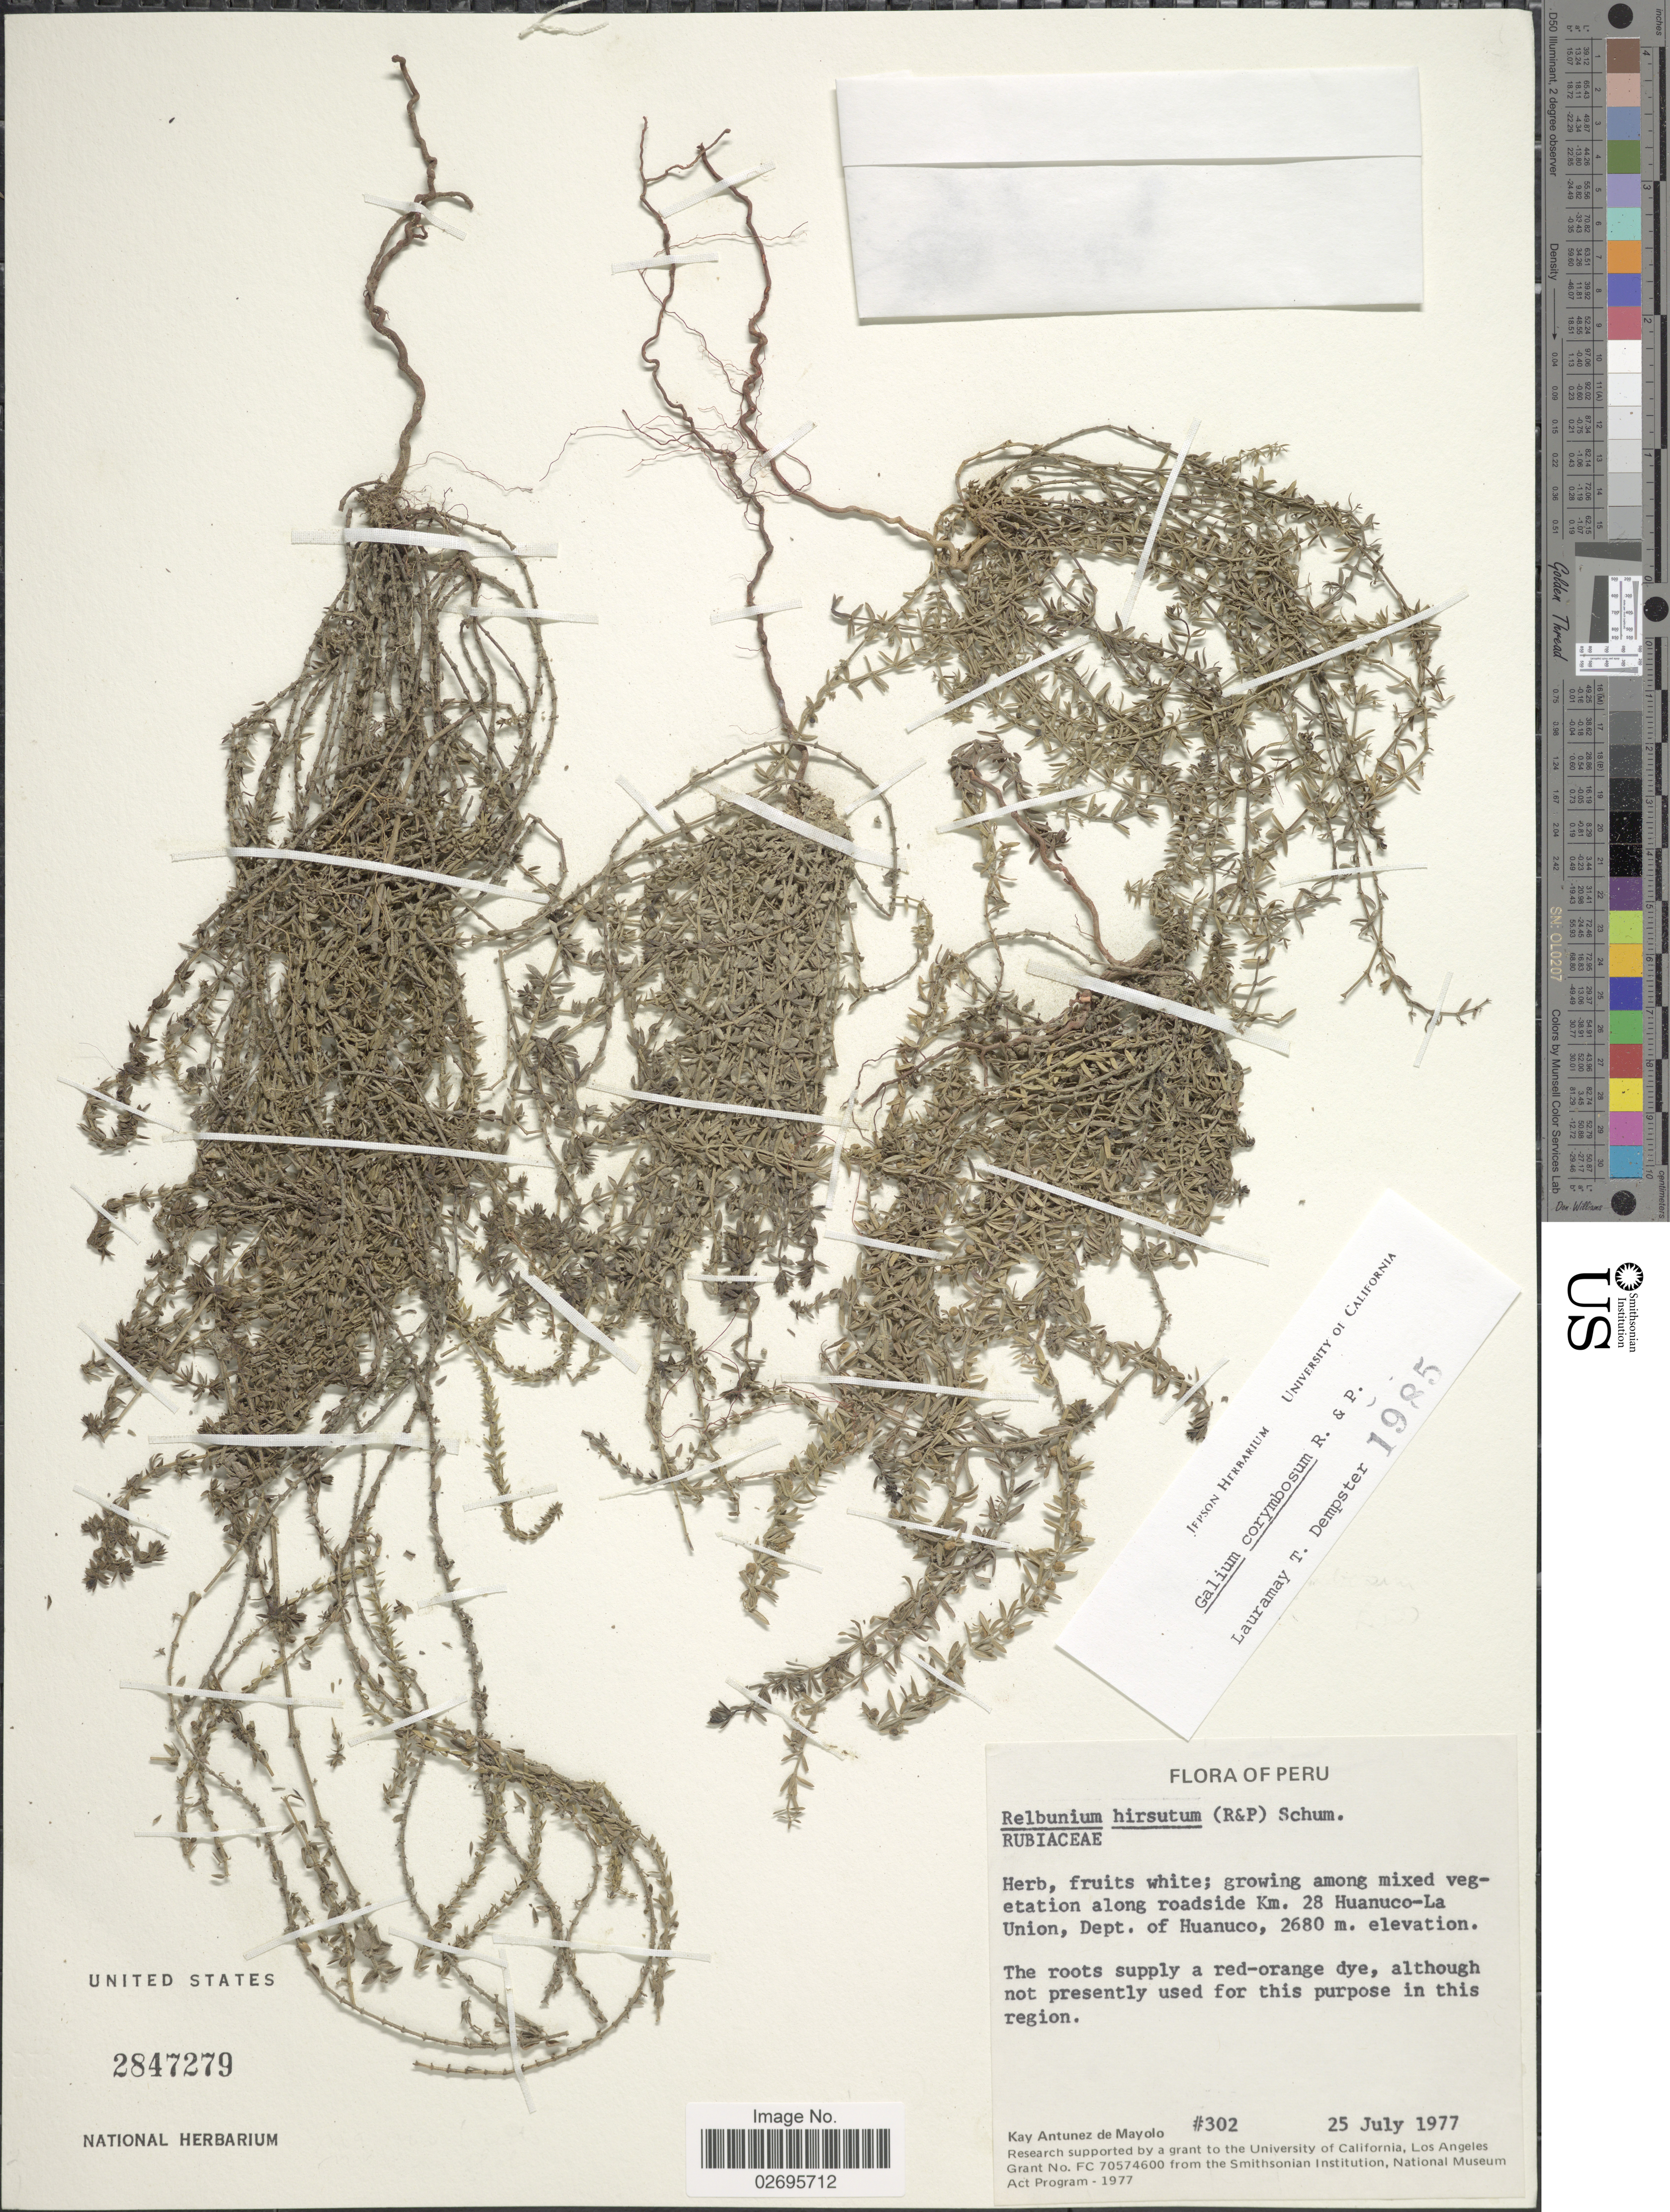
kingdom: Plantae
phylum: Tracheophyta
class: Magnoliopsida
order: Gentianales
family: Rubiaceae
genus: Galium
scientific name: Galium corymbosum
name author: Ruiz & Pav.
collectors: K. Antunez de Mayolo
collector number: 302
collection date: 1977-07-25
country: Peru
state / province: Huánuco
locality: Along roadside Km 28 Huanuco-La Union, Dept. of Huanuco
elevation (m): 2680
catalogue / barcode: US 2847279